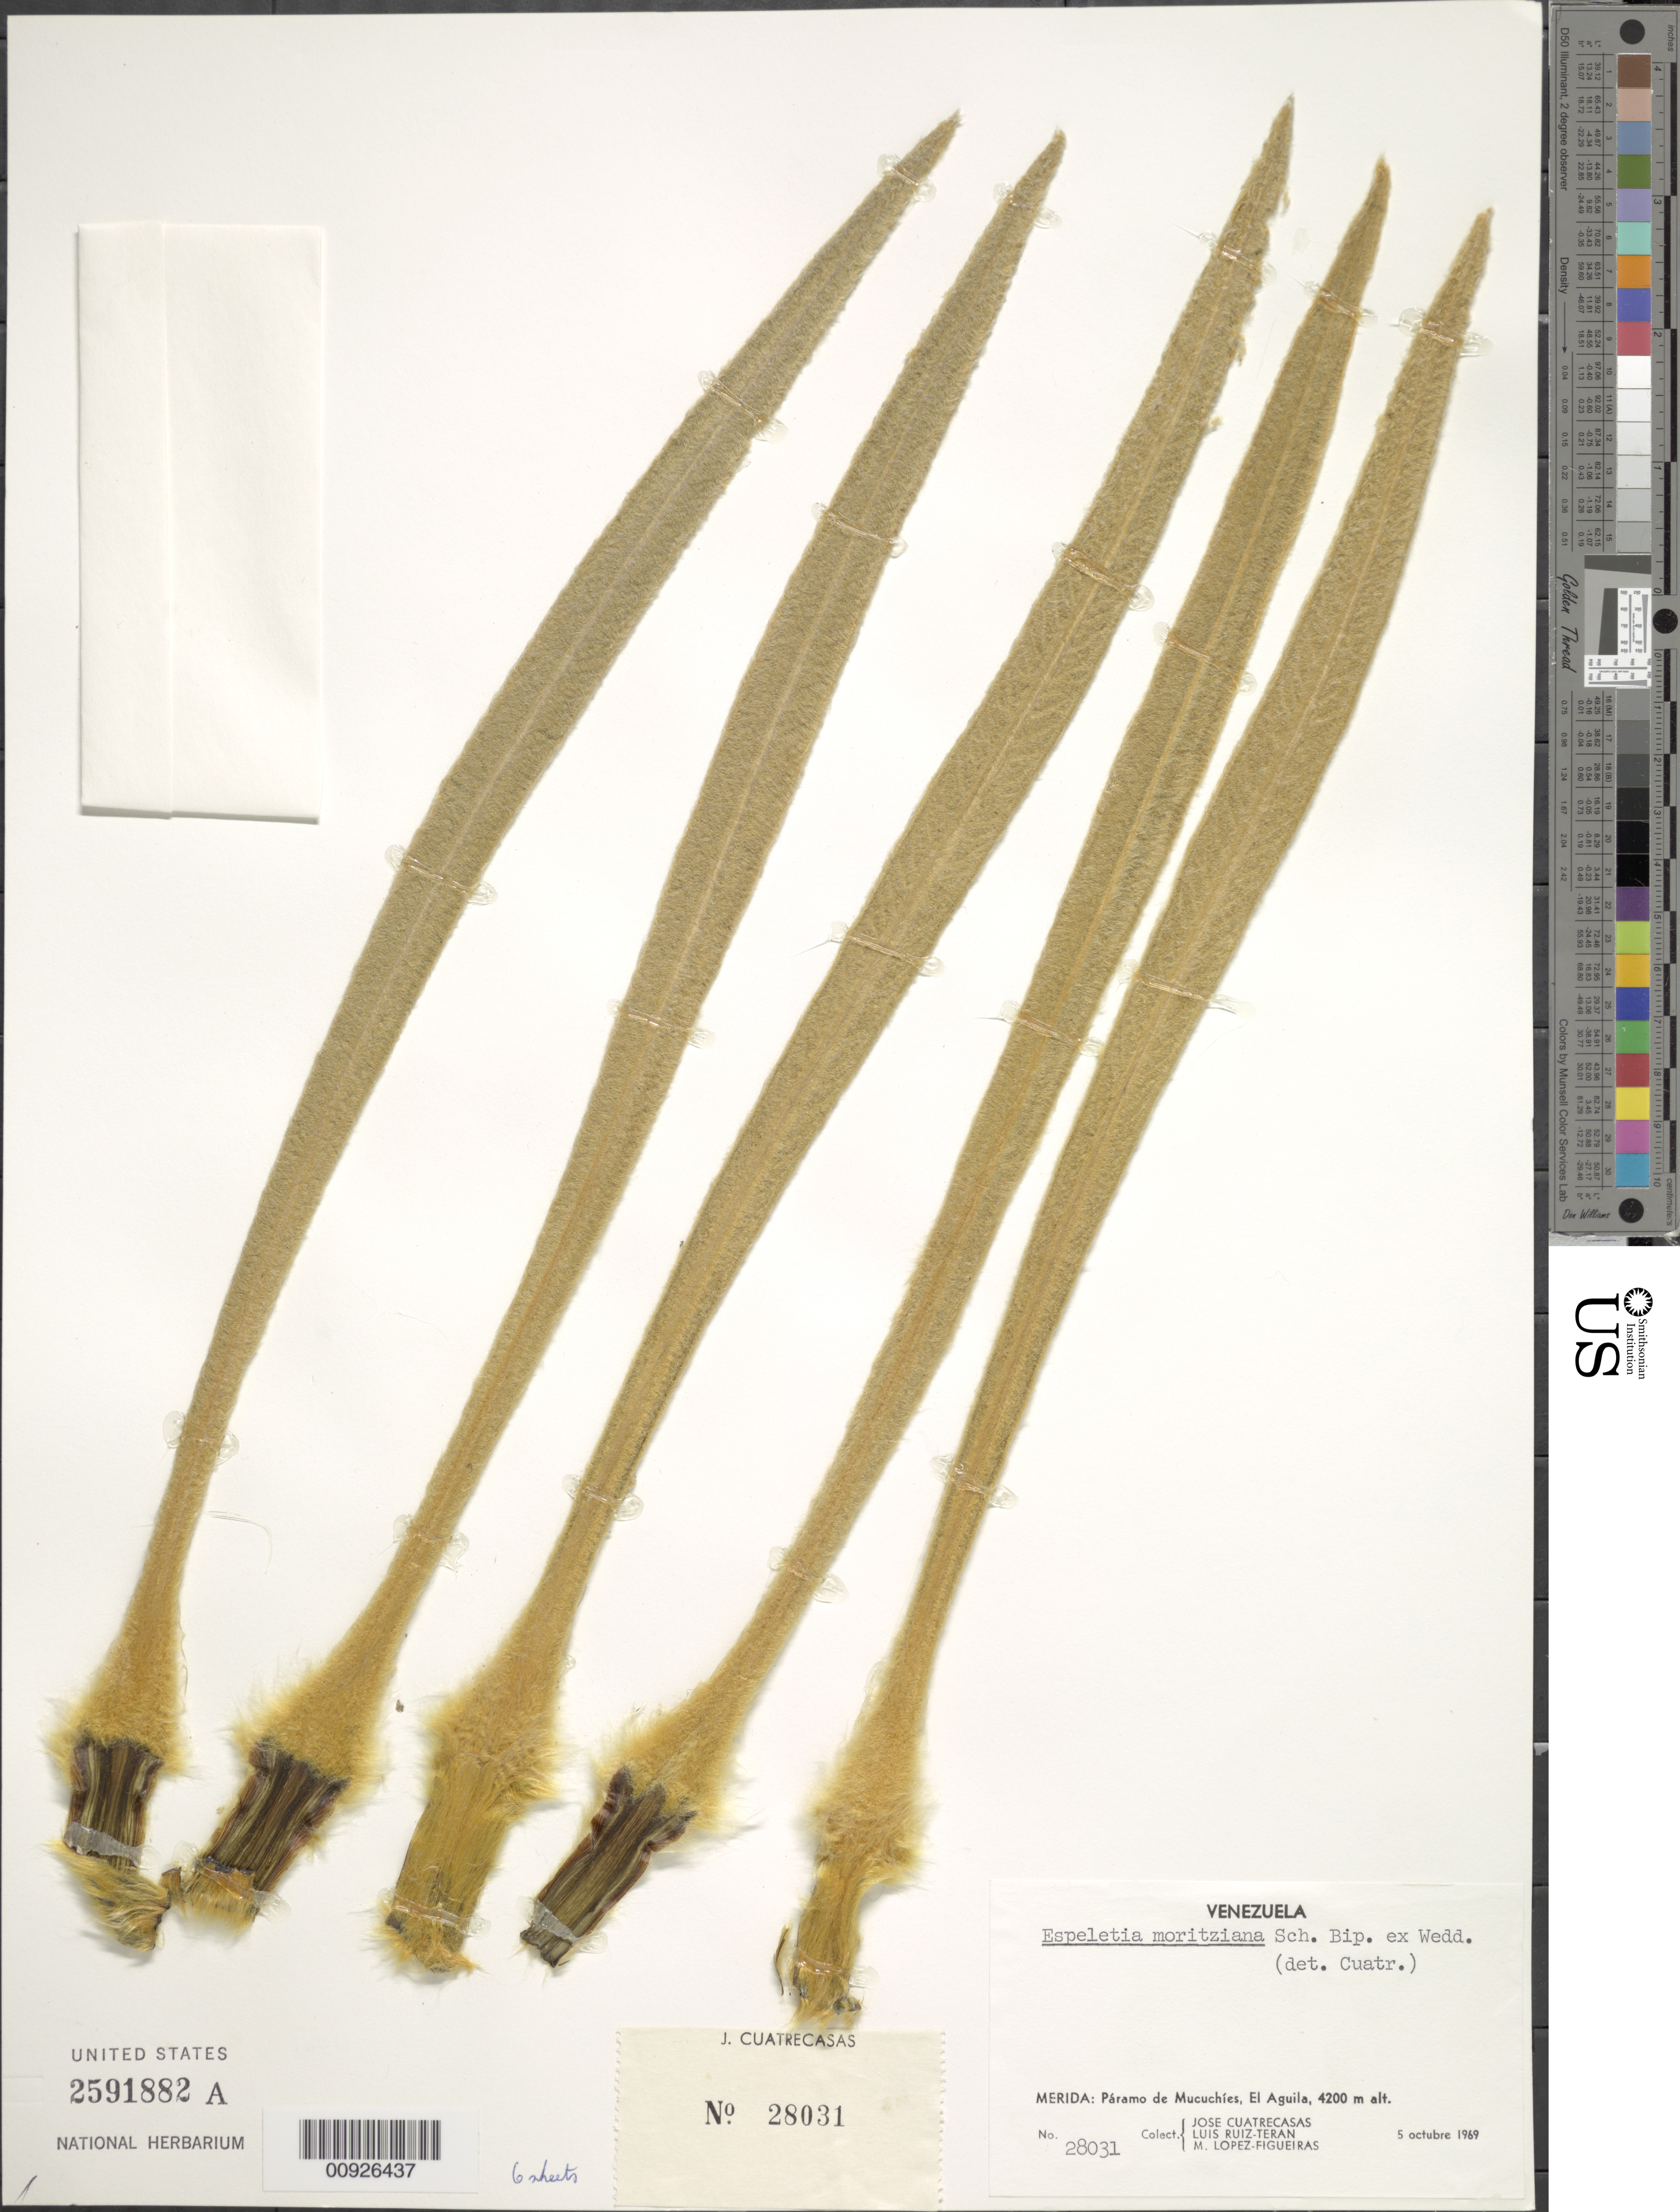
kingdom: Plantae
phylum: Tracheophyta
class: Magnoliopsida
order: Asterales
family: Asteraceae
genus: Coespeletia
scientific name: Coespeletia moritziana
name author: (Sch. Bip. ex Wedd.) Cuatrec.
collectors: J. Cuatrecasas, L. E. Ruíz-Terán & M. López Figueiras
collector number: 28031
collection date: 1969-10-05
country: Venezuela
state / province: Mérida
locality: P. de Mucuchíes. El Águila.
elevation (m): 4200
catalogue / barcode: US 2591882A